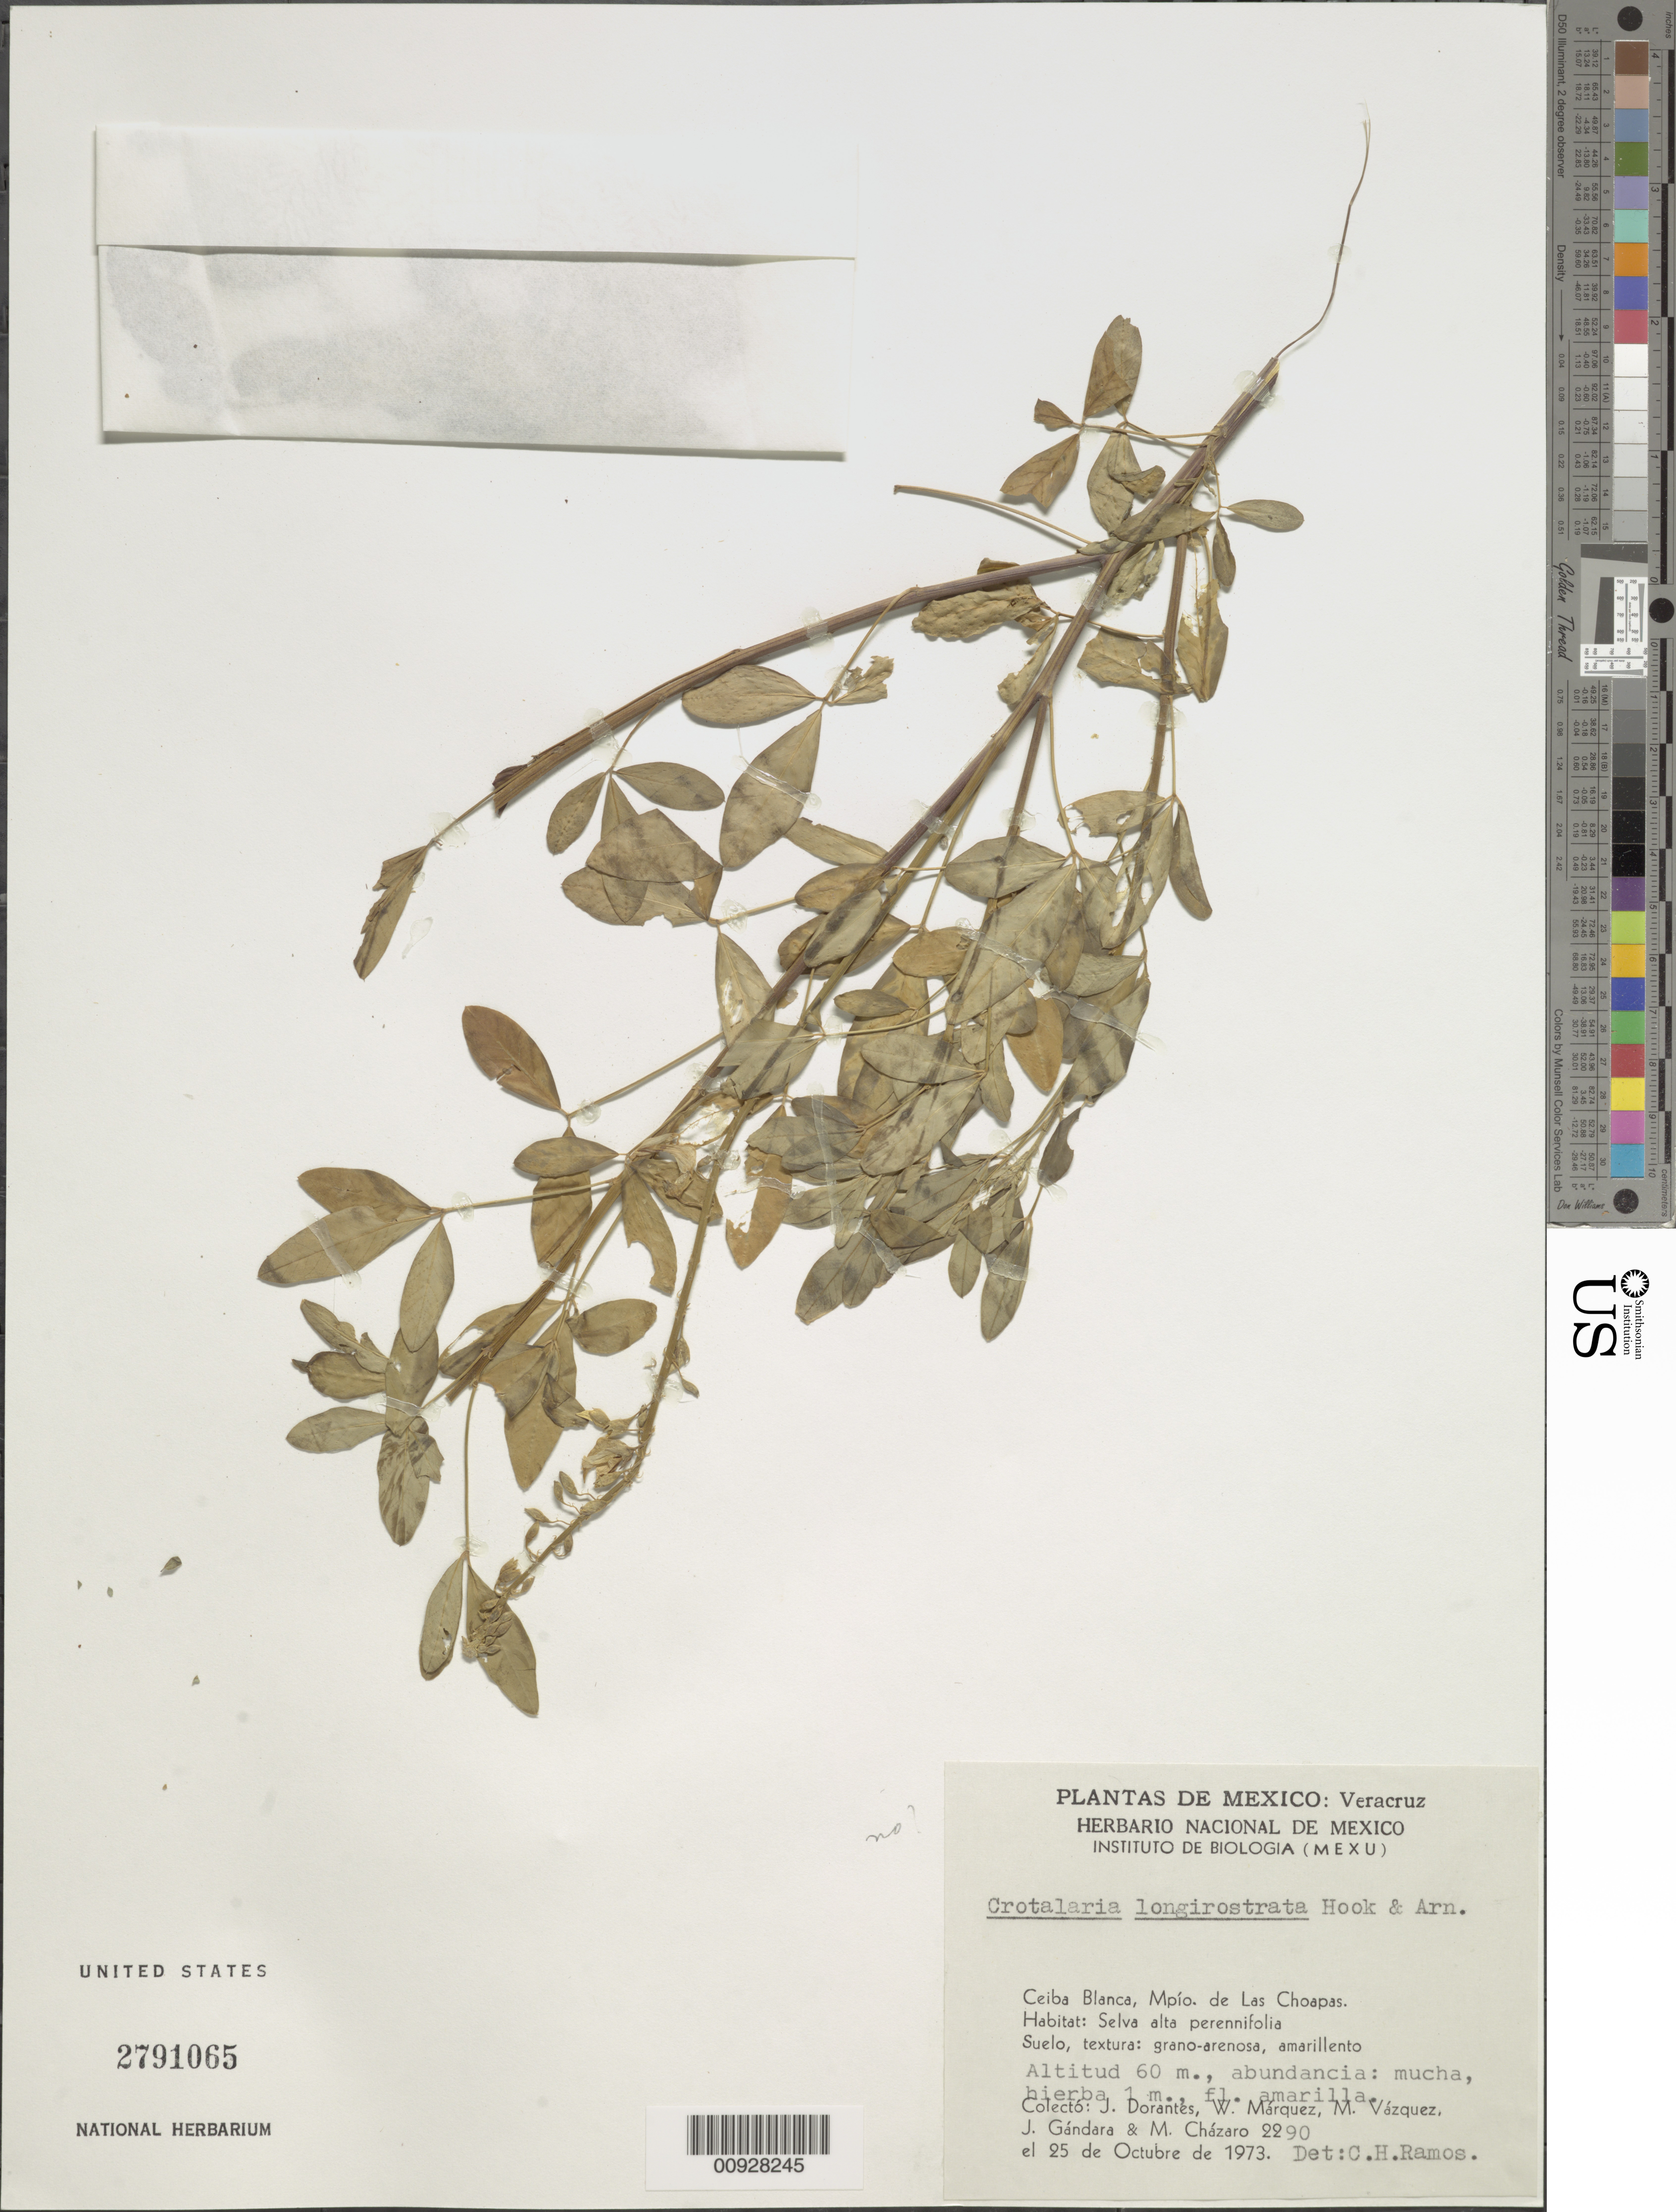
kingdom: Plantae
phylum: Tracheophyta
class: Magnoliopsida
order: Fabales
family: Fabaceae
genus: Crotalaria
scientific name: Crotalaria sp.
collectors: J. Dorantes, W. Marquez, M. Vázquez, J. M. Gándara & M. de J. Cházaro Basáñoez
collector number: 2290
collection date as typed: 25 Oct 1973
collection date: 1973-10-25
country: Mexico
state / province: Veracruz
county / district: Choapas, Las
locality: Ceiba Blanca, Mpío. de Las Choapas, Veracruz.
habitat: Selva alta perennifolia. Suelo textura: grano-arenosa, amarillento.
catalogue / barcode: US 2791065